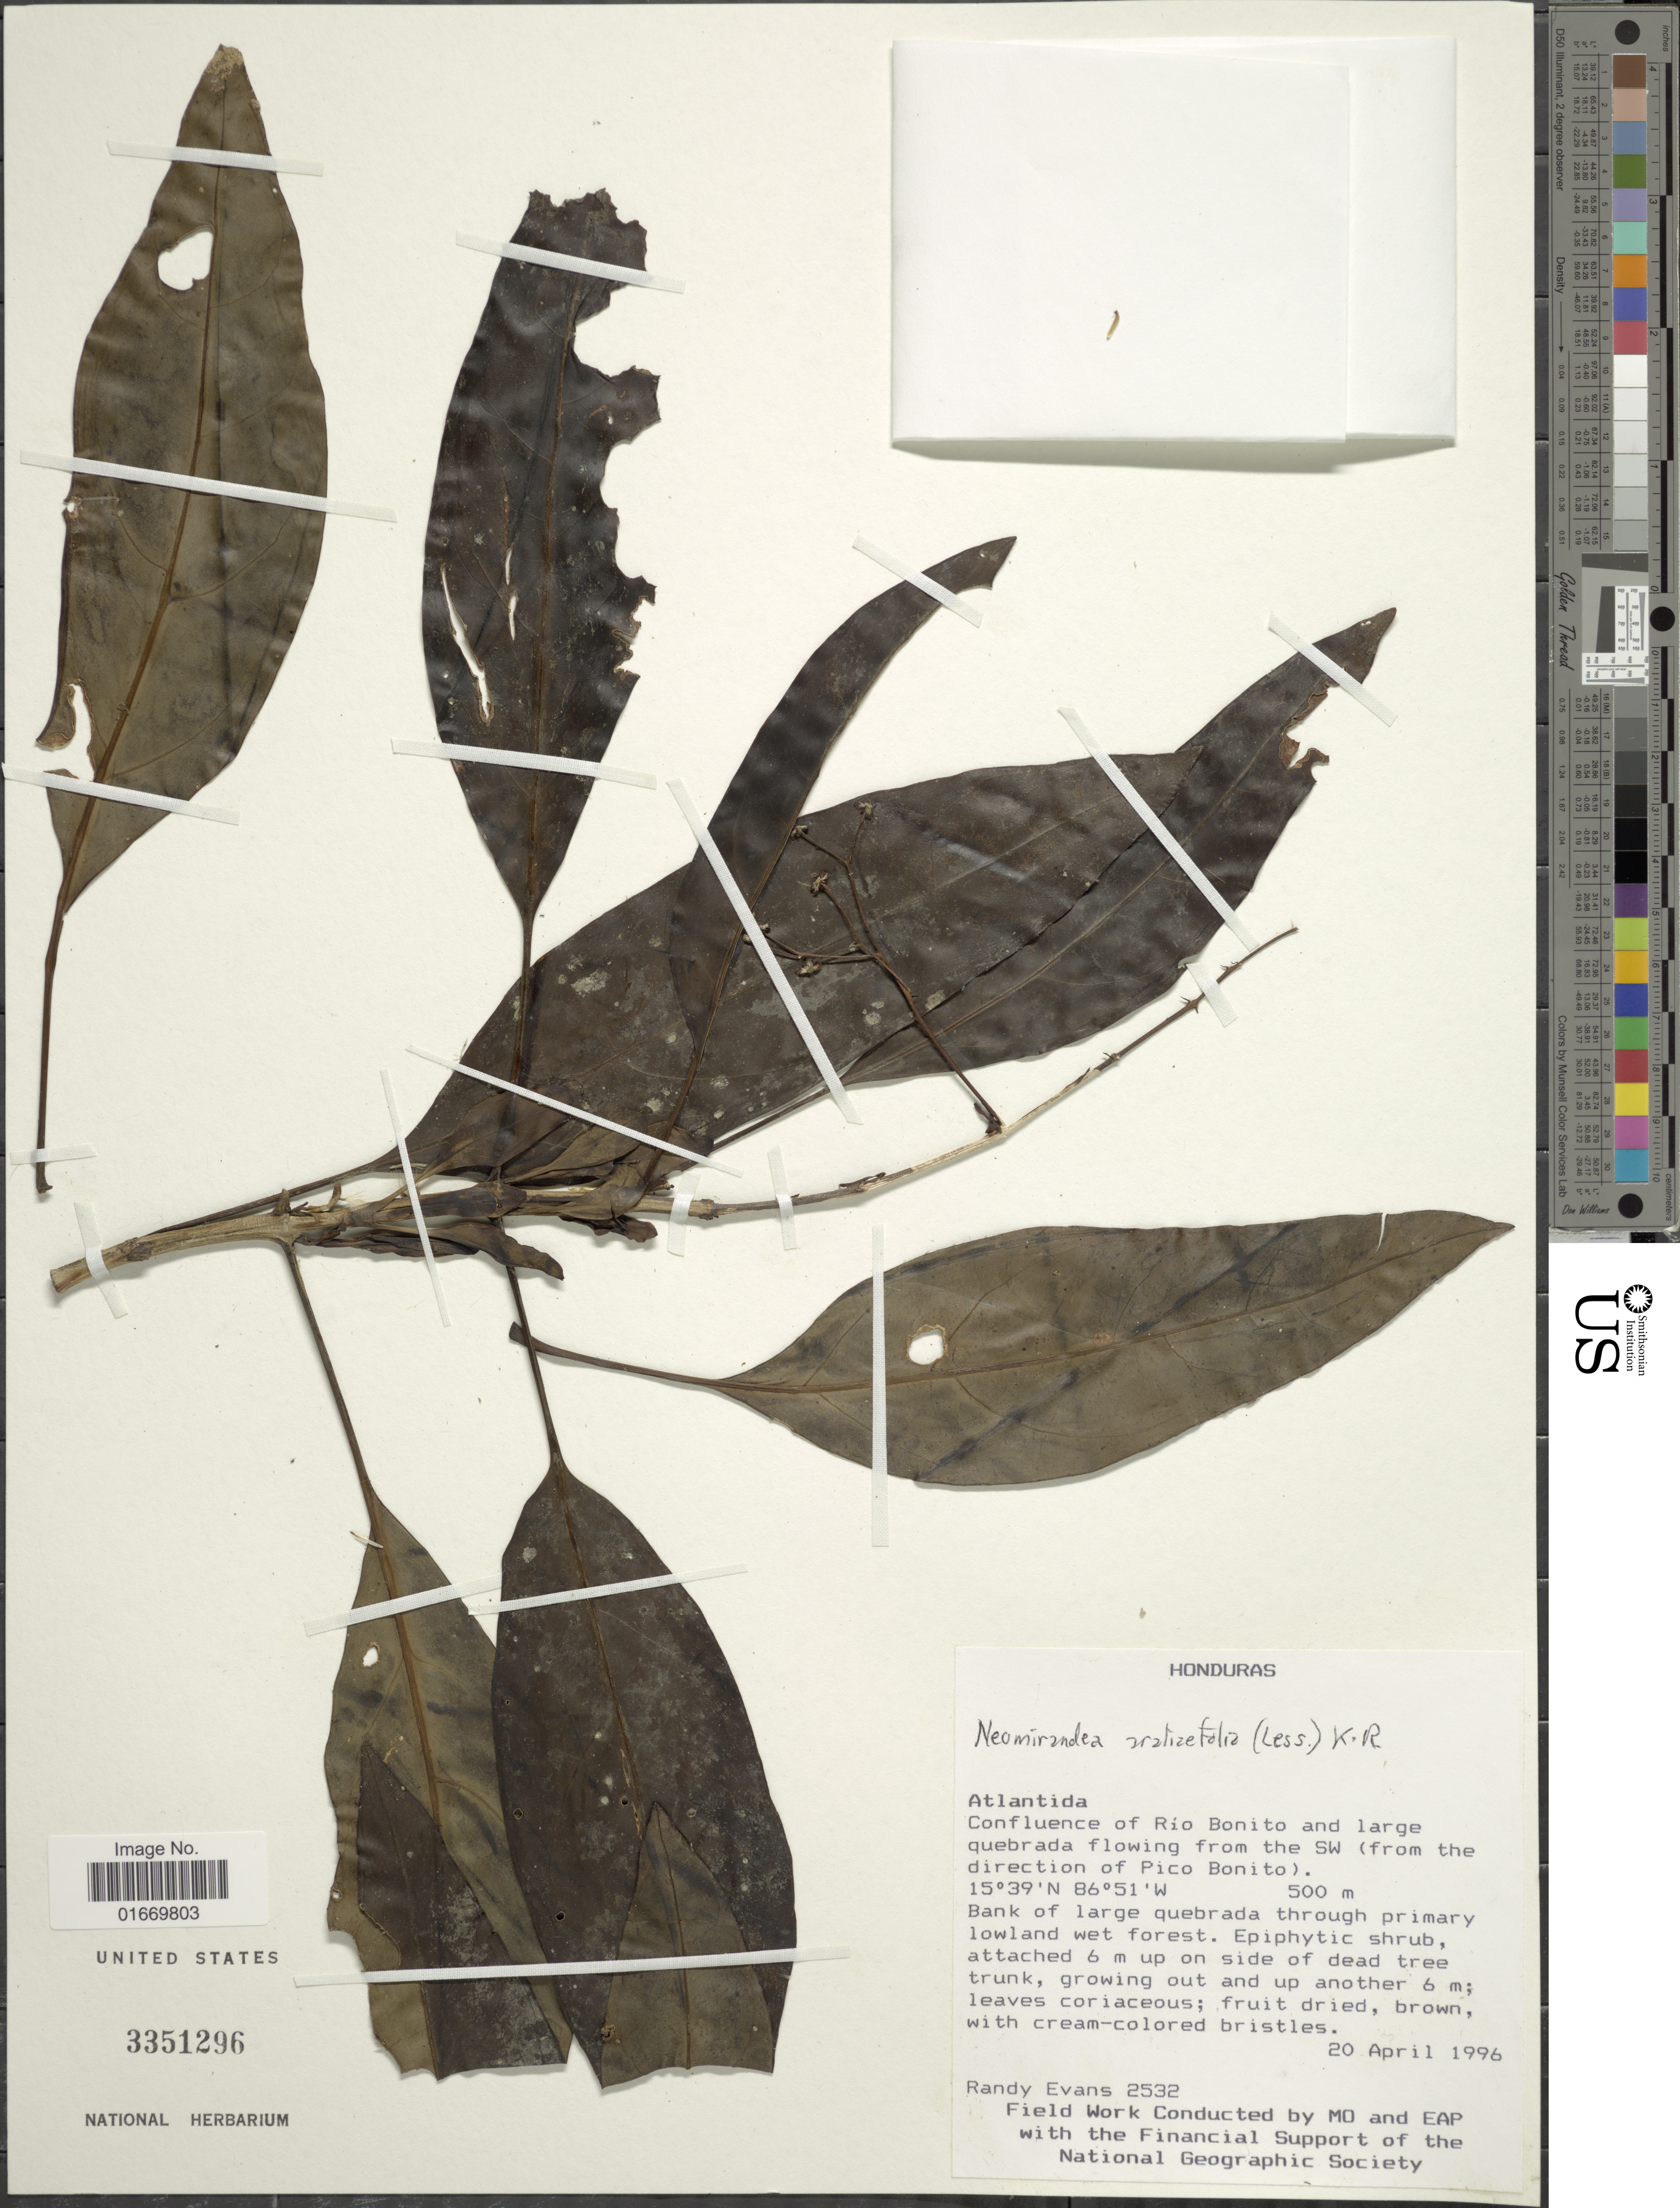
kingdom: Plantae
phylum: Tracheophyta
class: Magnoliopsida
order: Asterales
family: Asteraceae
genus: Neomirandea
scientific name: Neomirandea araliaefolia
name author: (Less.) R.M. King & H. Rob.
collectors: R. Evans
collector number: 2532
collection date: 1996-04-20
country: Honduras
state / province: Atlántida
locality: Confluence of Rio Bonito and large quebrada flowing from the SW (from the direction of Pico Bonito)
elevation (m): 500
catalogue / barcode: US 3351296